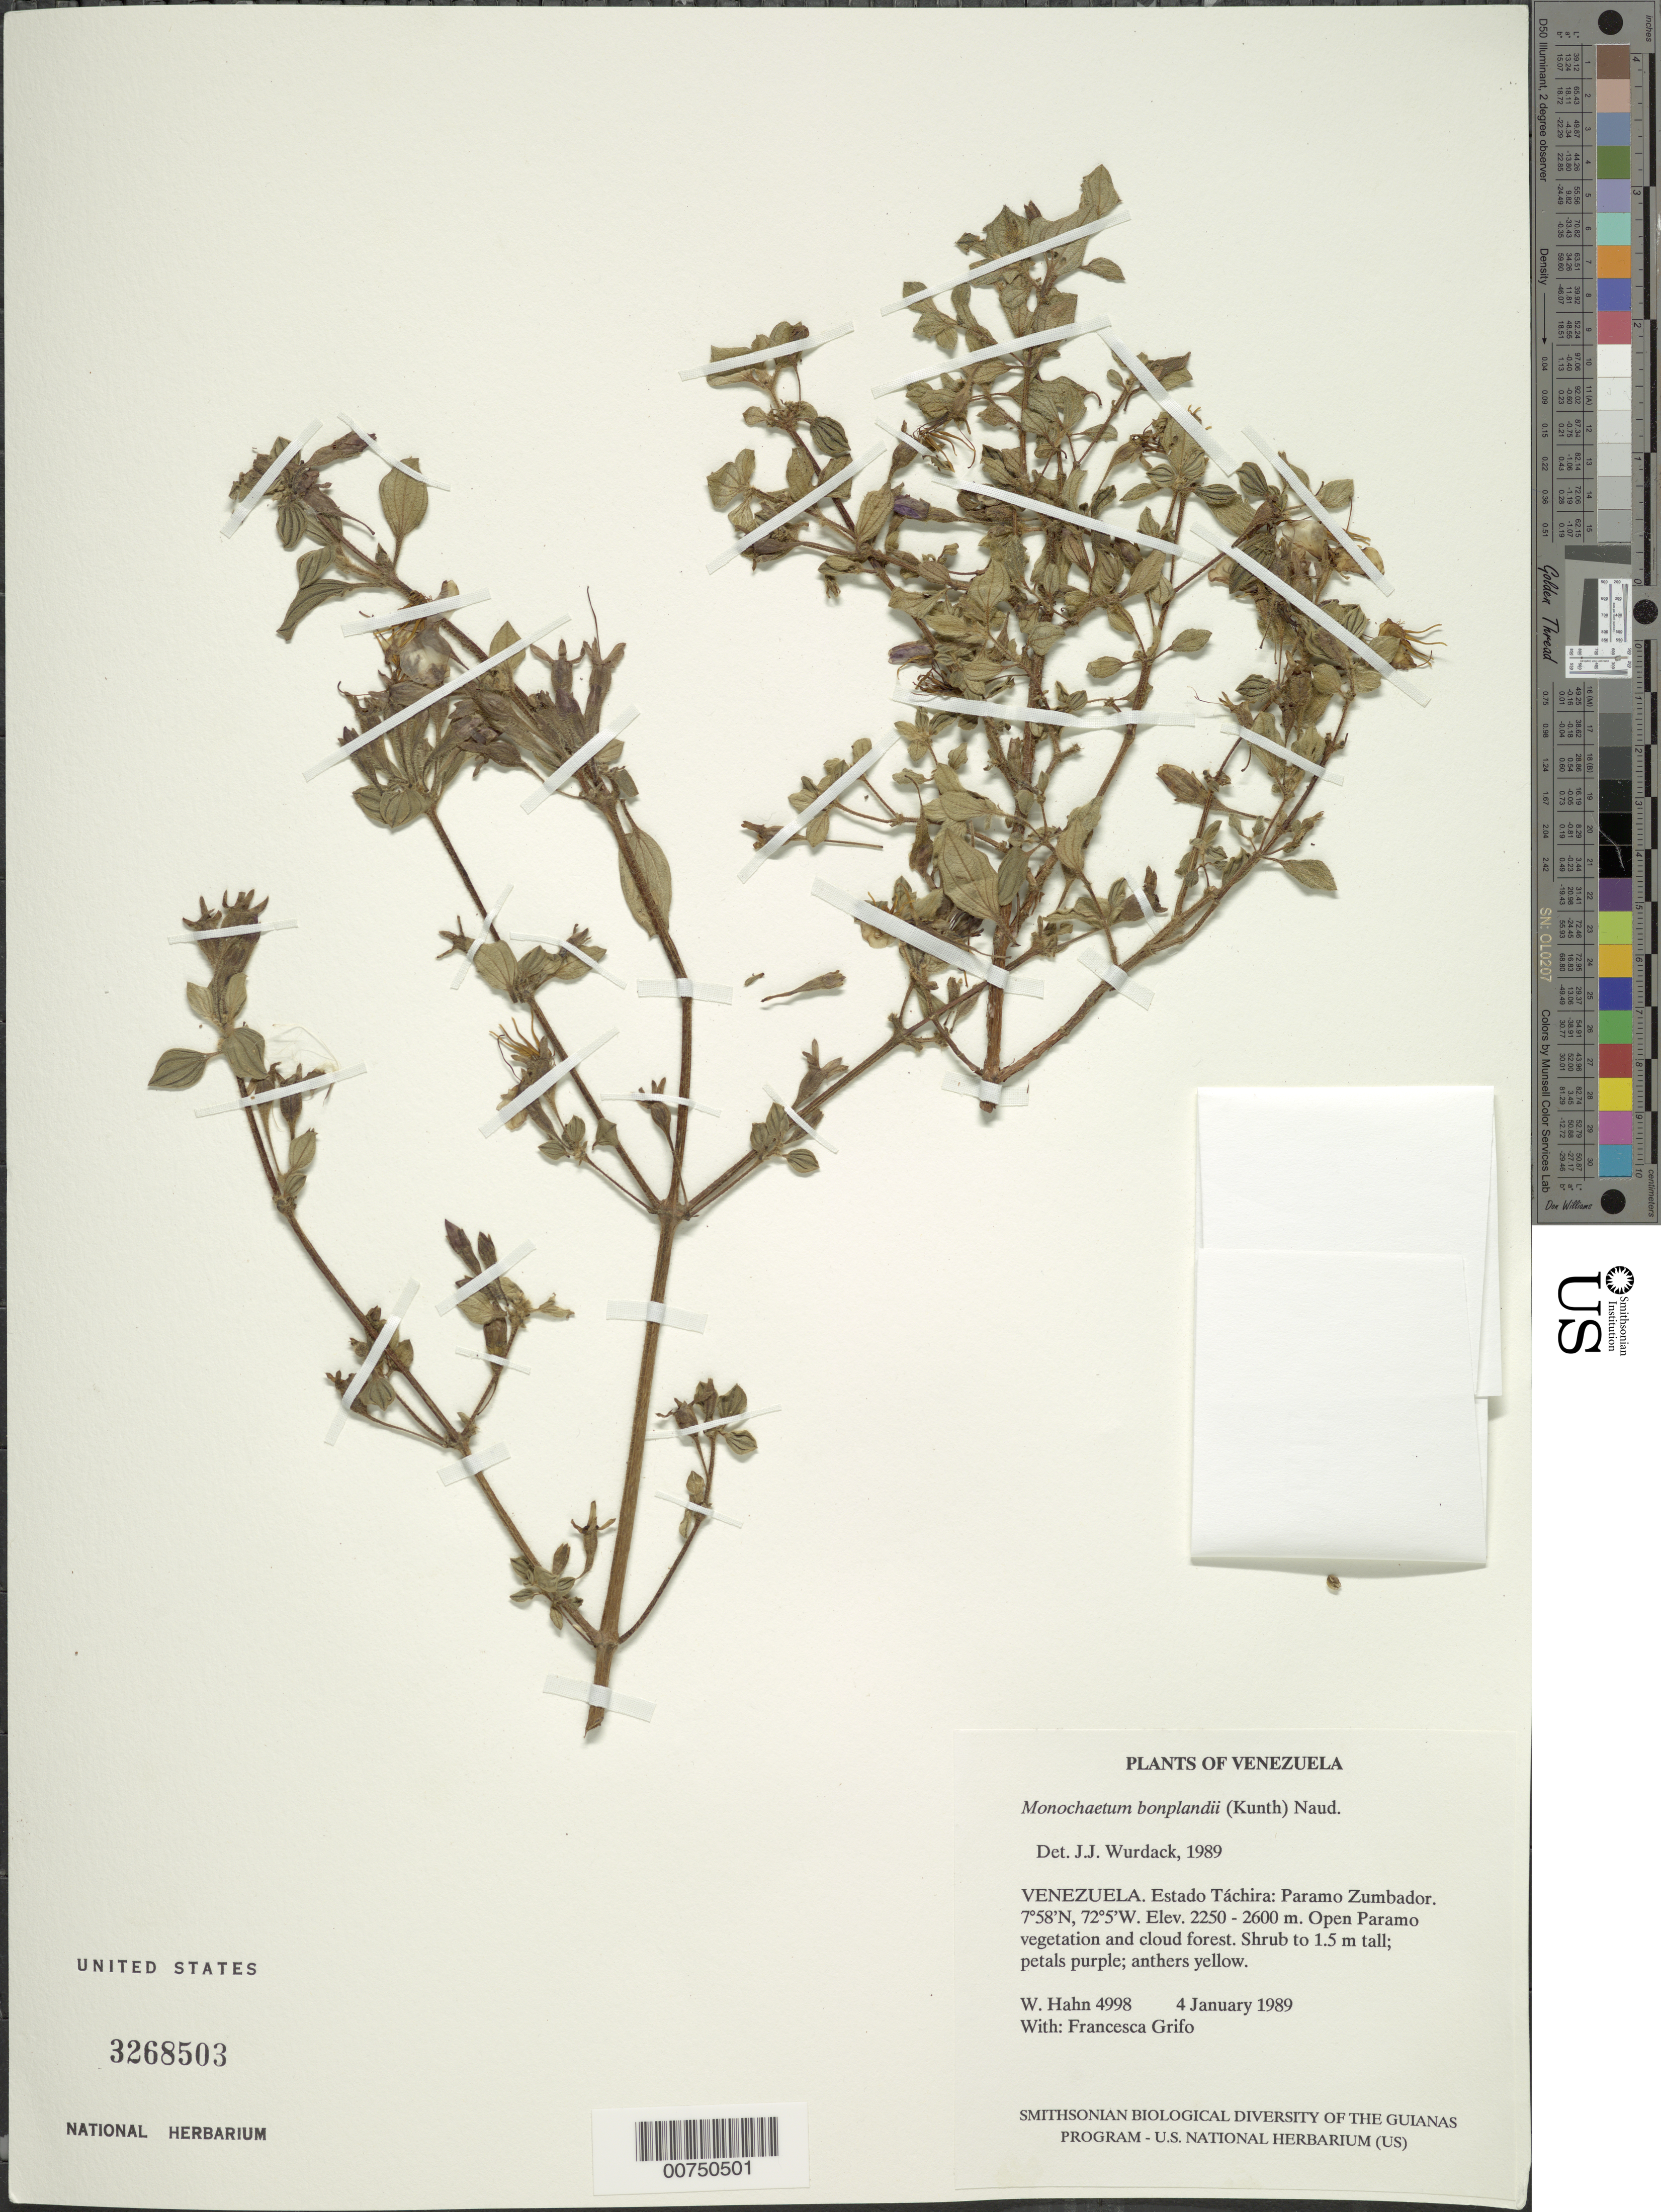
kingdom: Plantae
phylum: Tracheophyta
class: Magnoliopsida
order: Myrtales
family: Melastomataceae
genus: Monochaetum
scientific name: Monochaetum bonplandii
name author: (Kunth) Naudin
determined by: Wurdack, John J., (US), US (UNITED STATES)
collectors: W. Hahn & F. Grifo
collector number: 4998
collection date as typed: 4 January 1989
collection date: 1989-01-04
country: Venezuela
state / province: Táchira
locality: Paramo Zumbador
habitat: Open Paramo vegetation and cloud forest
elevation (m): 2250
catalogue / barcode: US 3268503